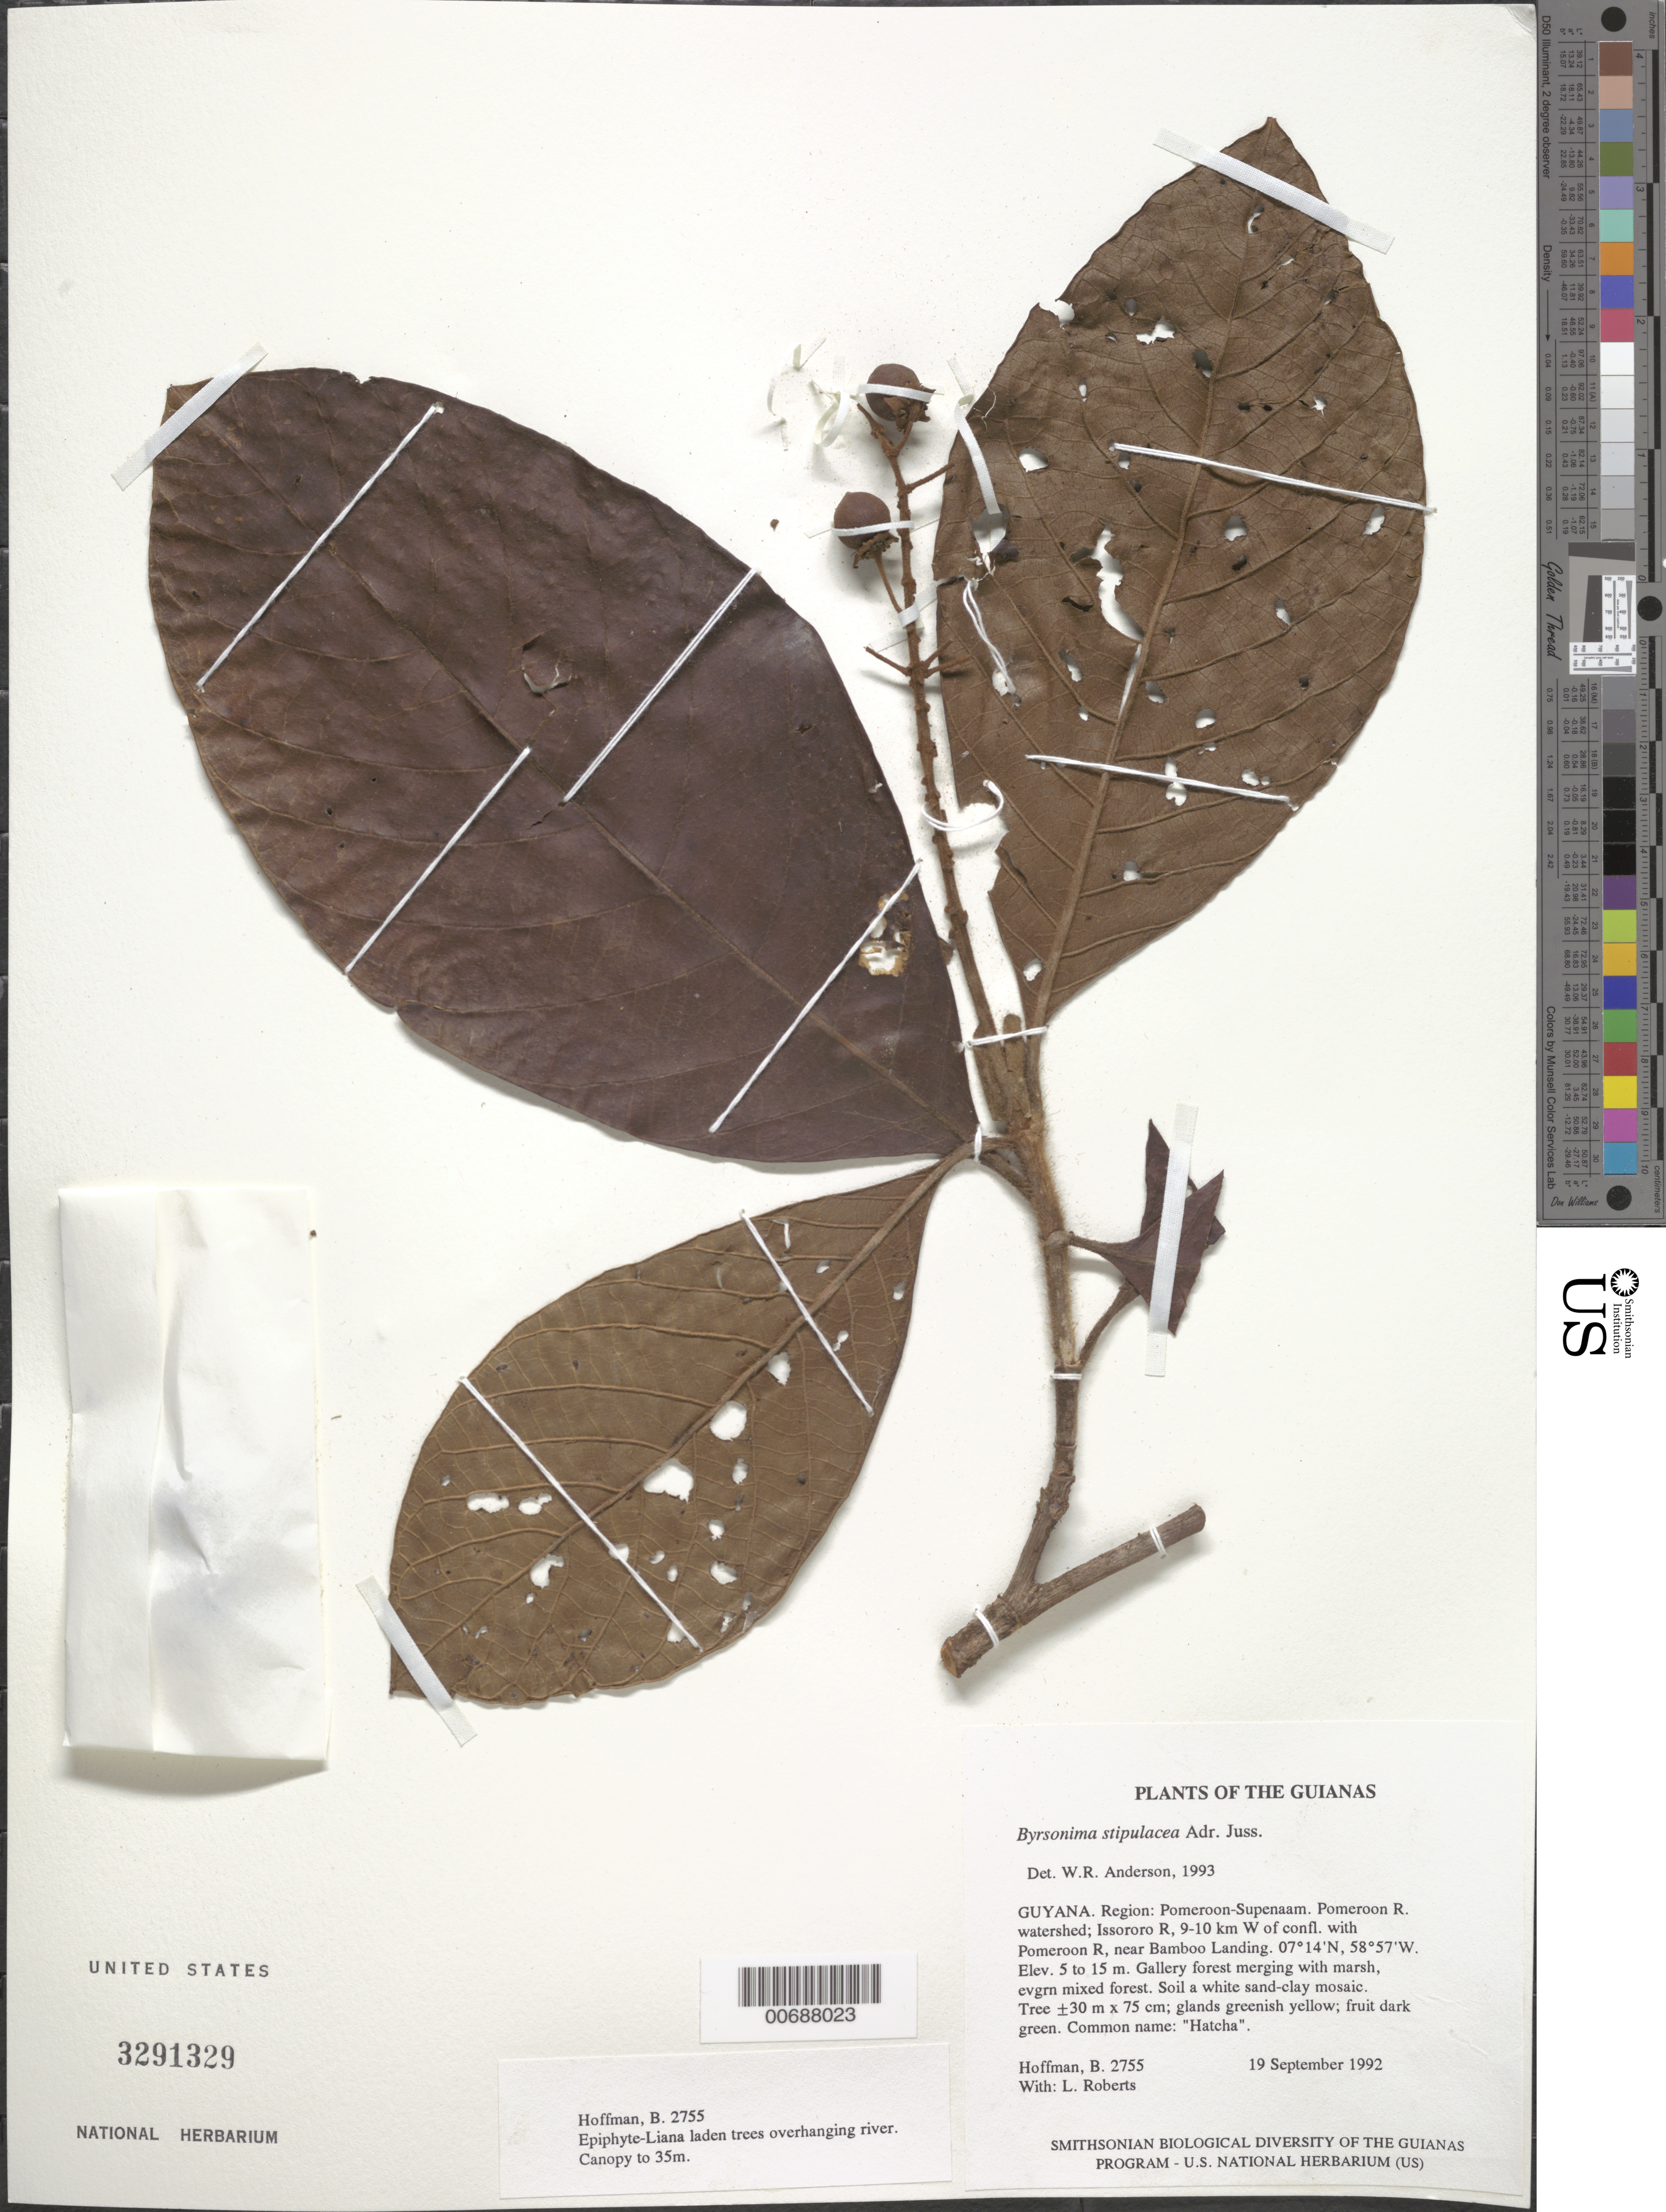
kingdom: Plantae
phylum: Tracheophyta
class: Magnoliopsida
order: Malpighiales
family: Malpighiaceae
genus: Byrsonima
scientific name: Byrsonima stipulacea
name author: A. Juss.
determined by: Anderson, W. R., (MICH), University of Michigan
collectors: B. Hoffman & L. Roberts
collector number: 2755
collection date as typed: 19 September 1992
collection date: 1992-09-19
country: Guyana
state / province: Pomeroon-Supenaam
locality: Pomeroon River watershed; Issororo River, 9-10 km W of confluence with Pomeroon River, near Bamboo Landing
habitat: Gallery forest merging with marsh, evgrn mixed forest. Soil a white sand-clay mosaic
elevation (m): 5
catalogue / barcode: US 3291329